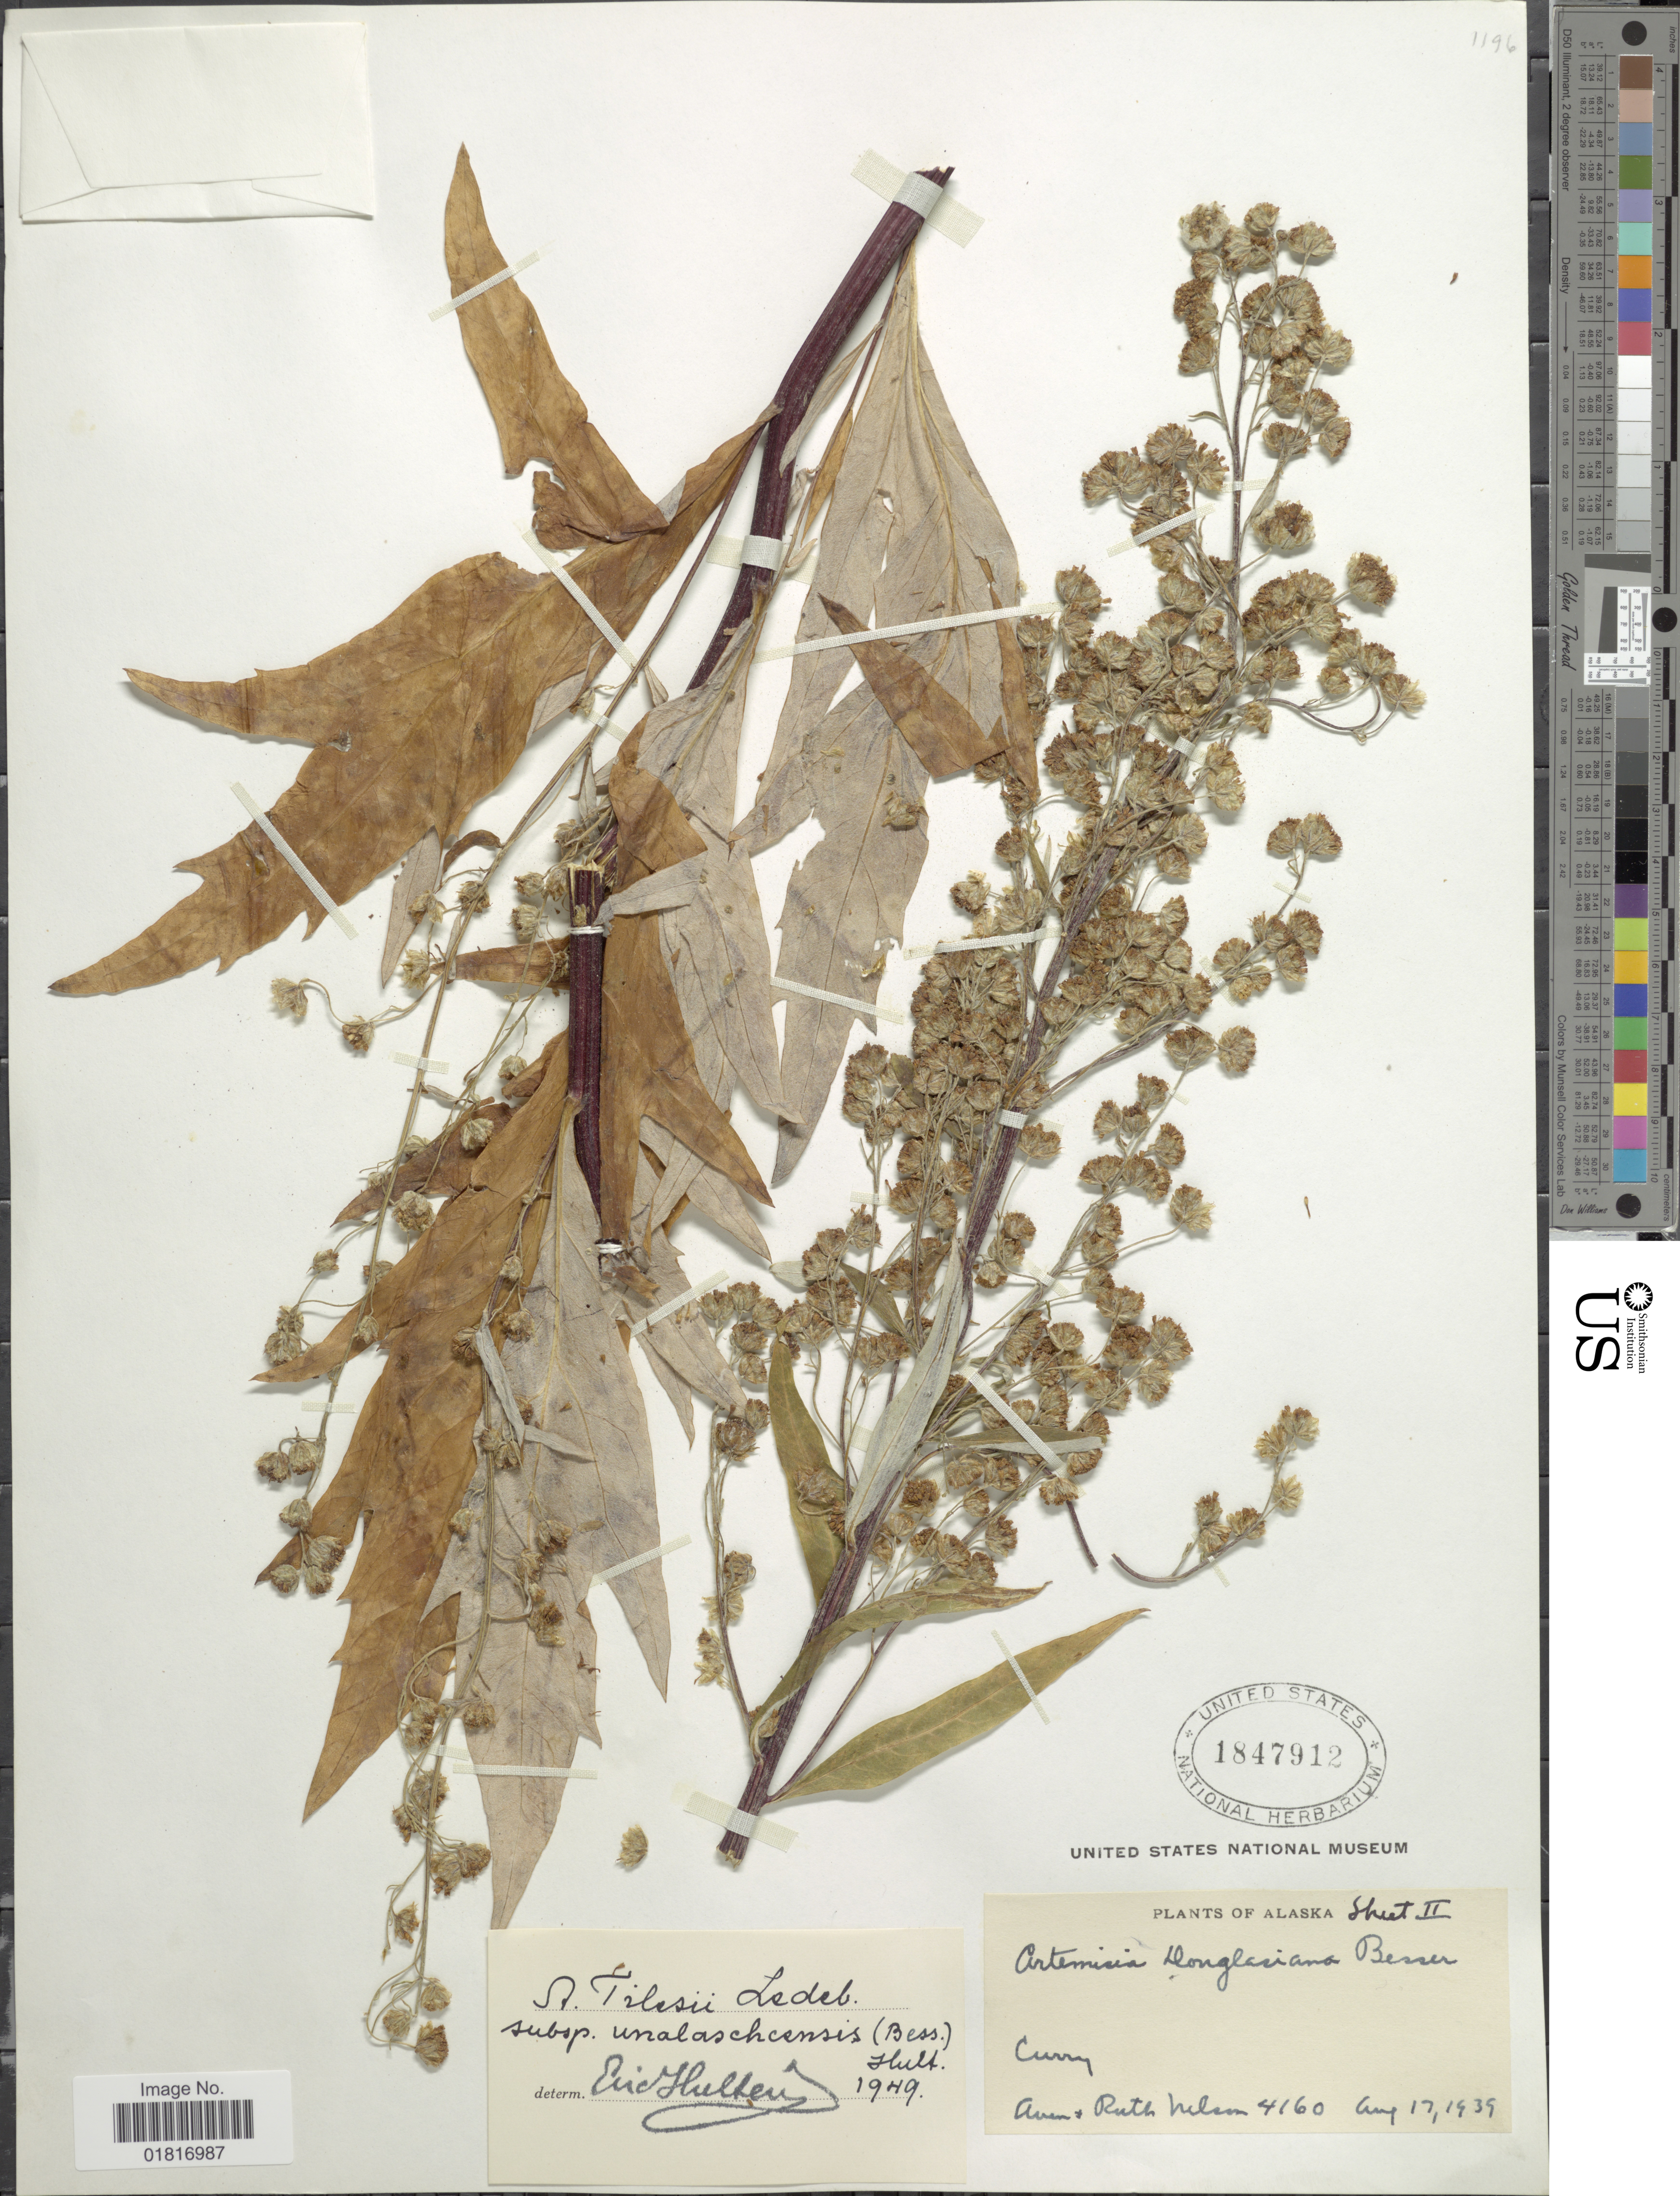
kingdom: Plantae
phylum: Tracheophyta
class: Magnoliopsida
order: Asterales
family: Asteraceae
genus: Artemisia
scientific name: Artemisia tilesii subsp. unalaschcensis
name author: (Besser) Hultén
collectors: A. Nelson & R. A. Nelson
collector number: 4160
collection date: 1939-08-17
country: United States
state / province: Alaska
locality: Curry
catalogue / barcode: US 1847912